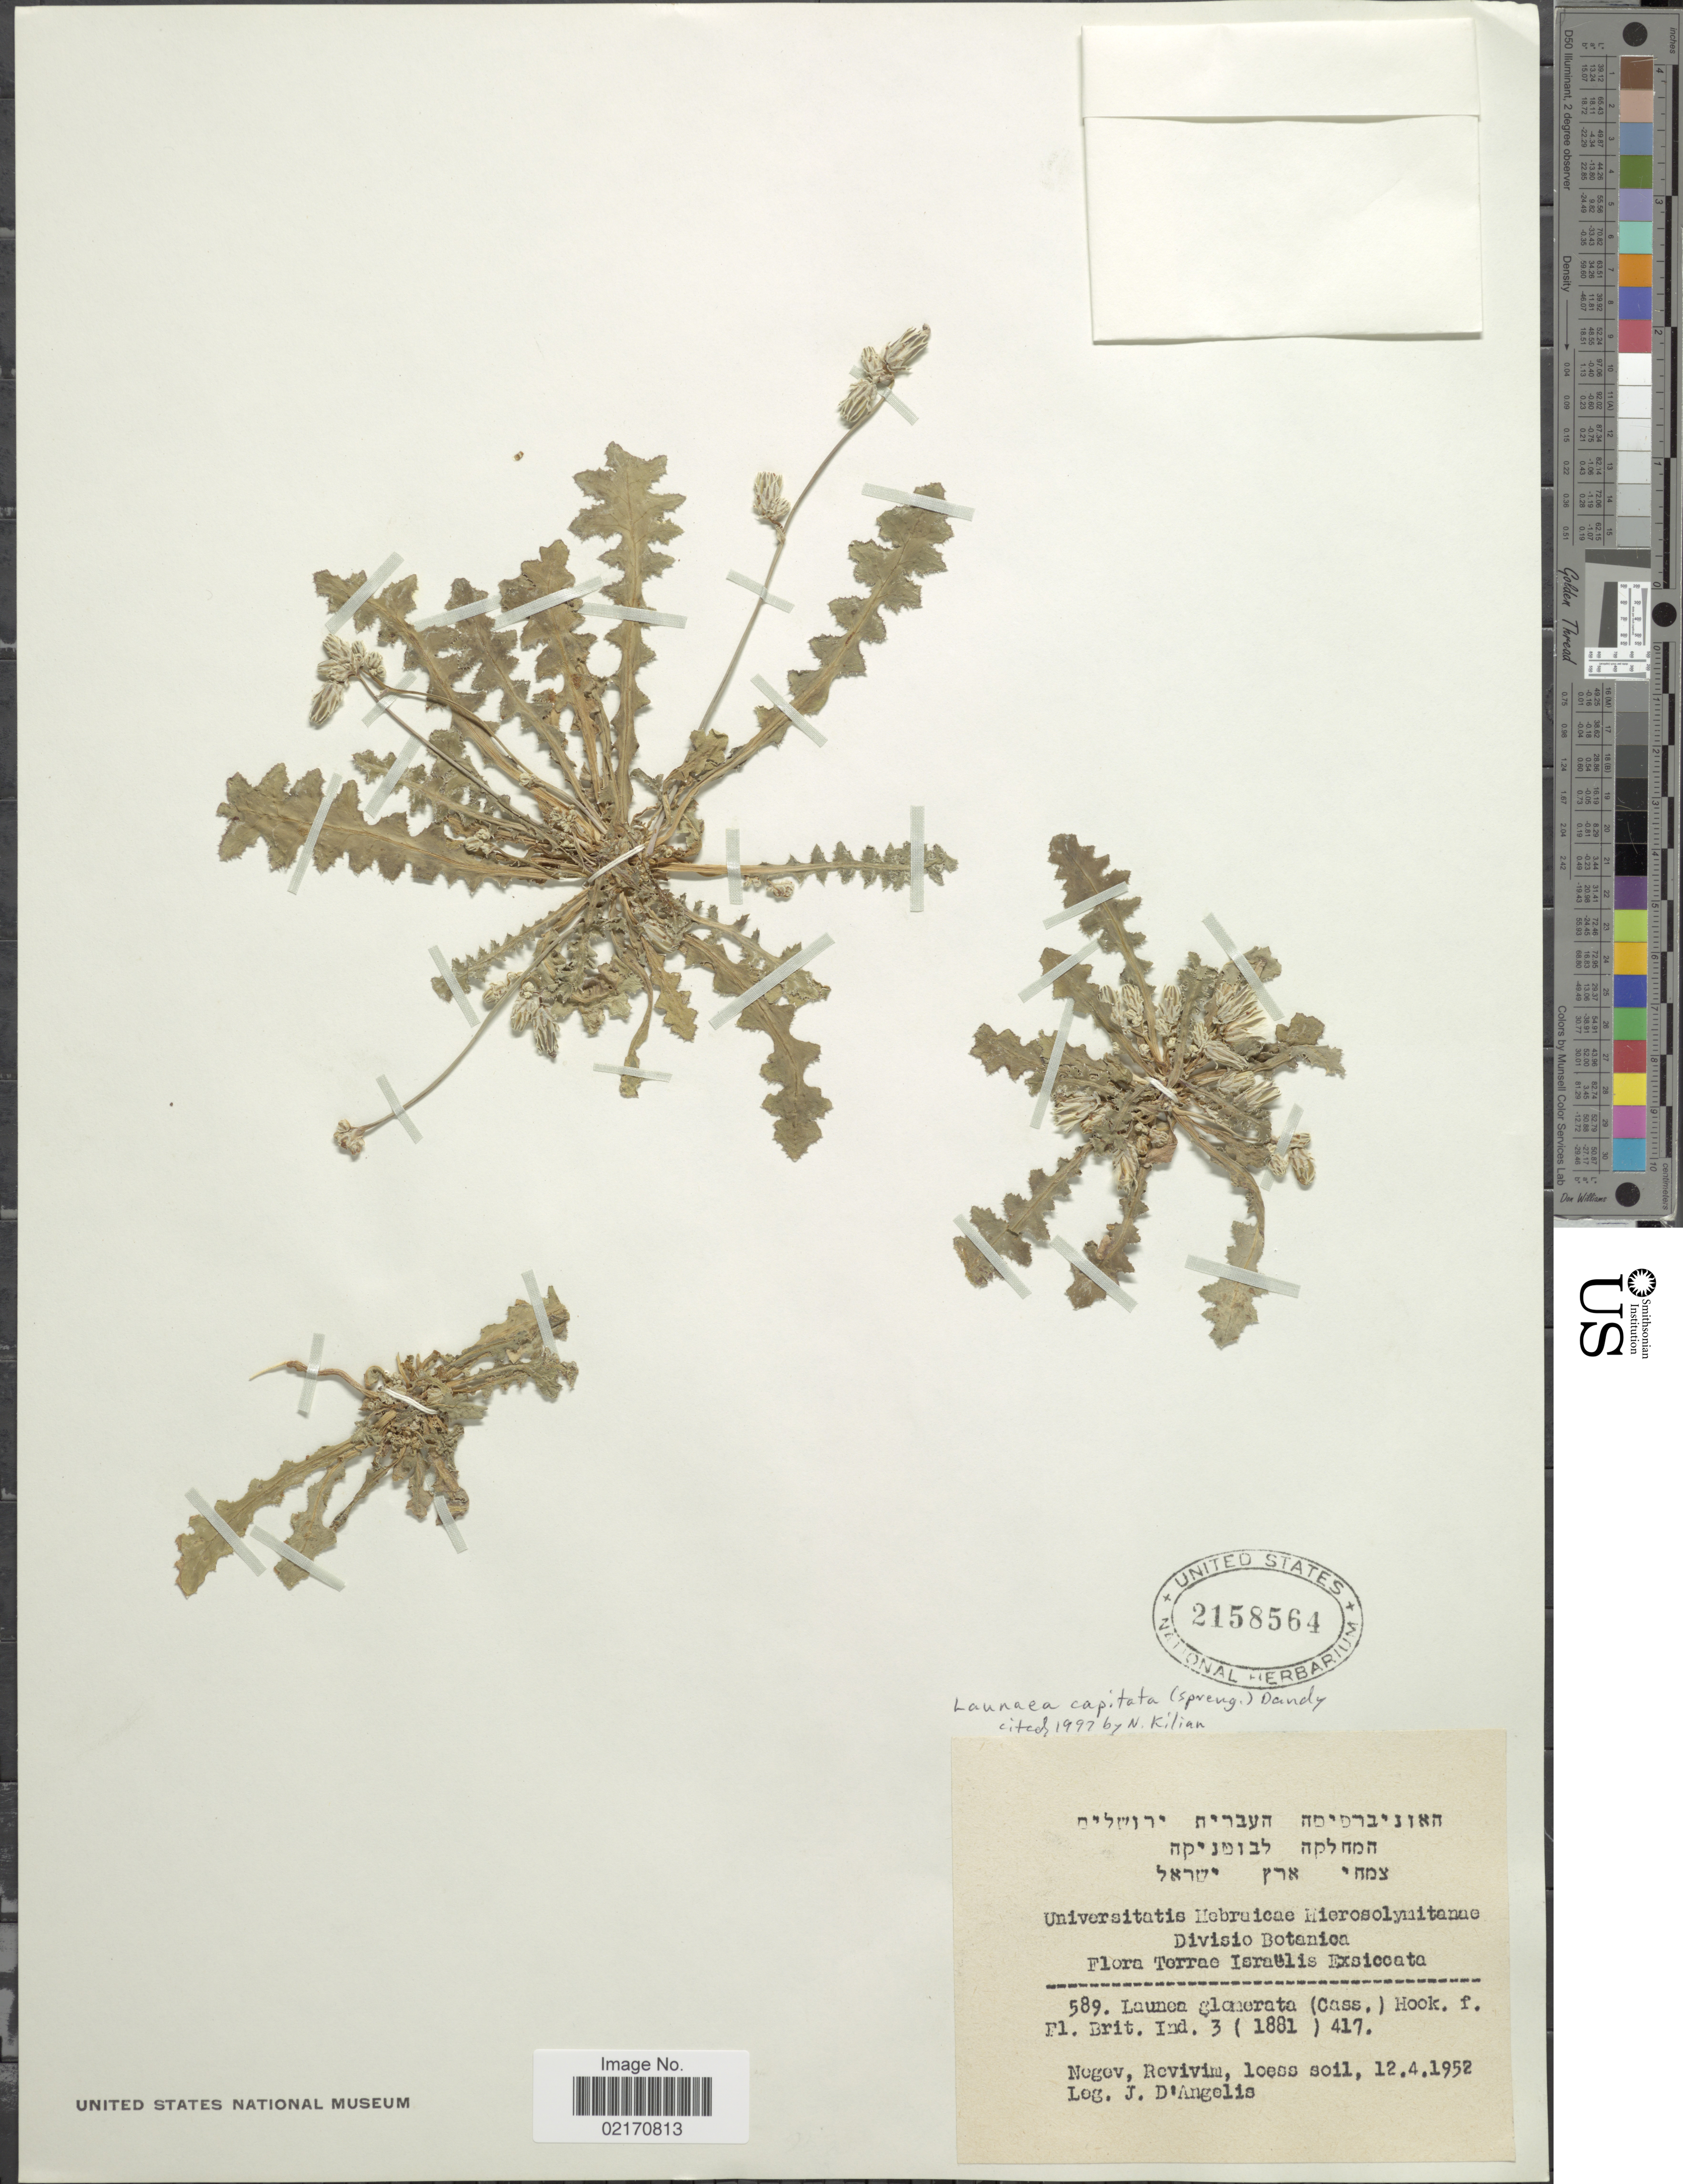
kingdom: Plantae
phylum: Tracheophyta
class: Magnoliopsida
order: Asterales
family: Asteraceae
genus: Launaea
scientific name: Launaea capitata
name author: (Spreng.) Dandy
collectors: J. D'angelis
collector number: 589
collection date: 1952-04-12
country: Israel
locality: Terrae Israelis, Negev, Revivim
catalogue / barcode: US 2158564